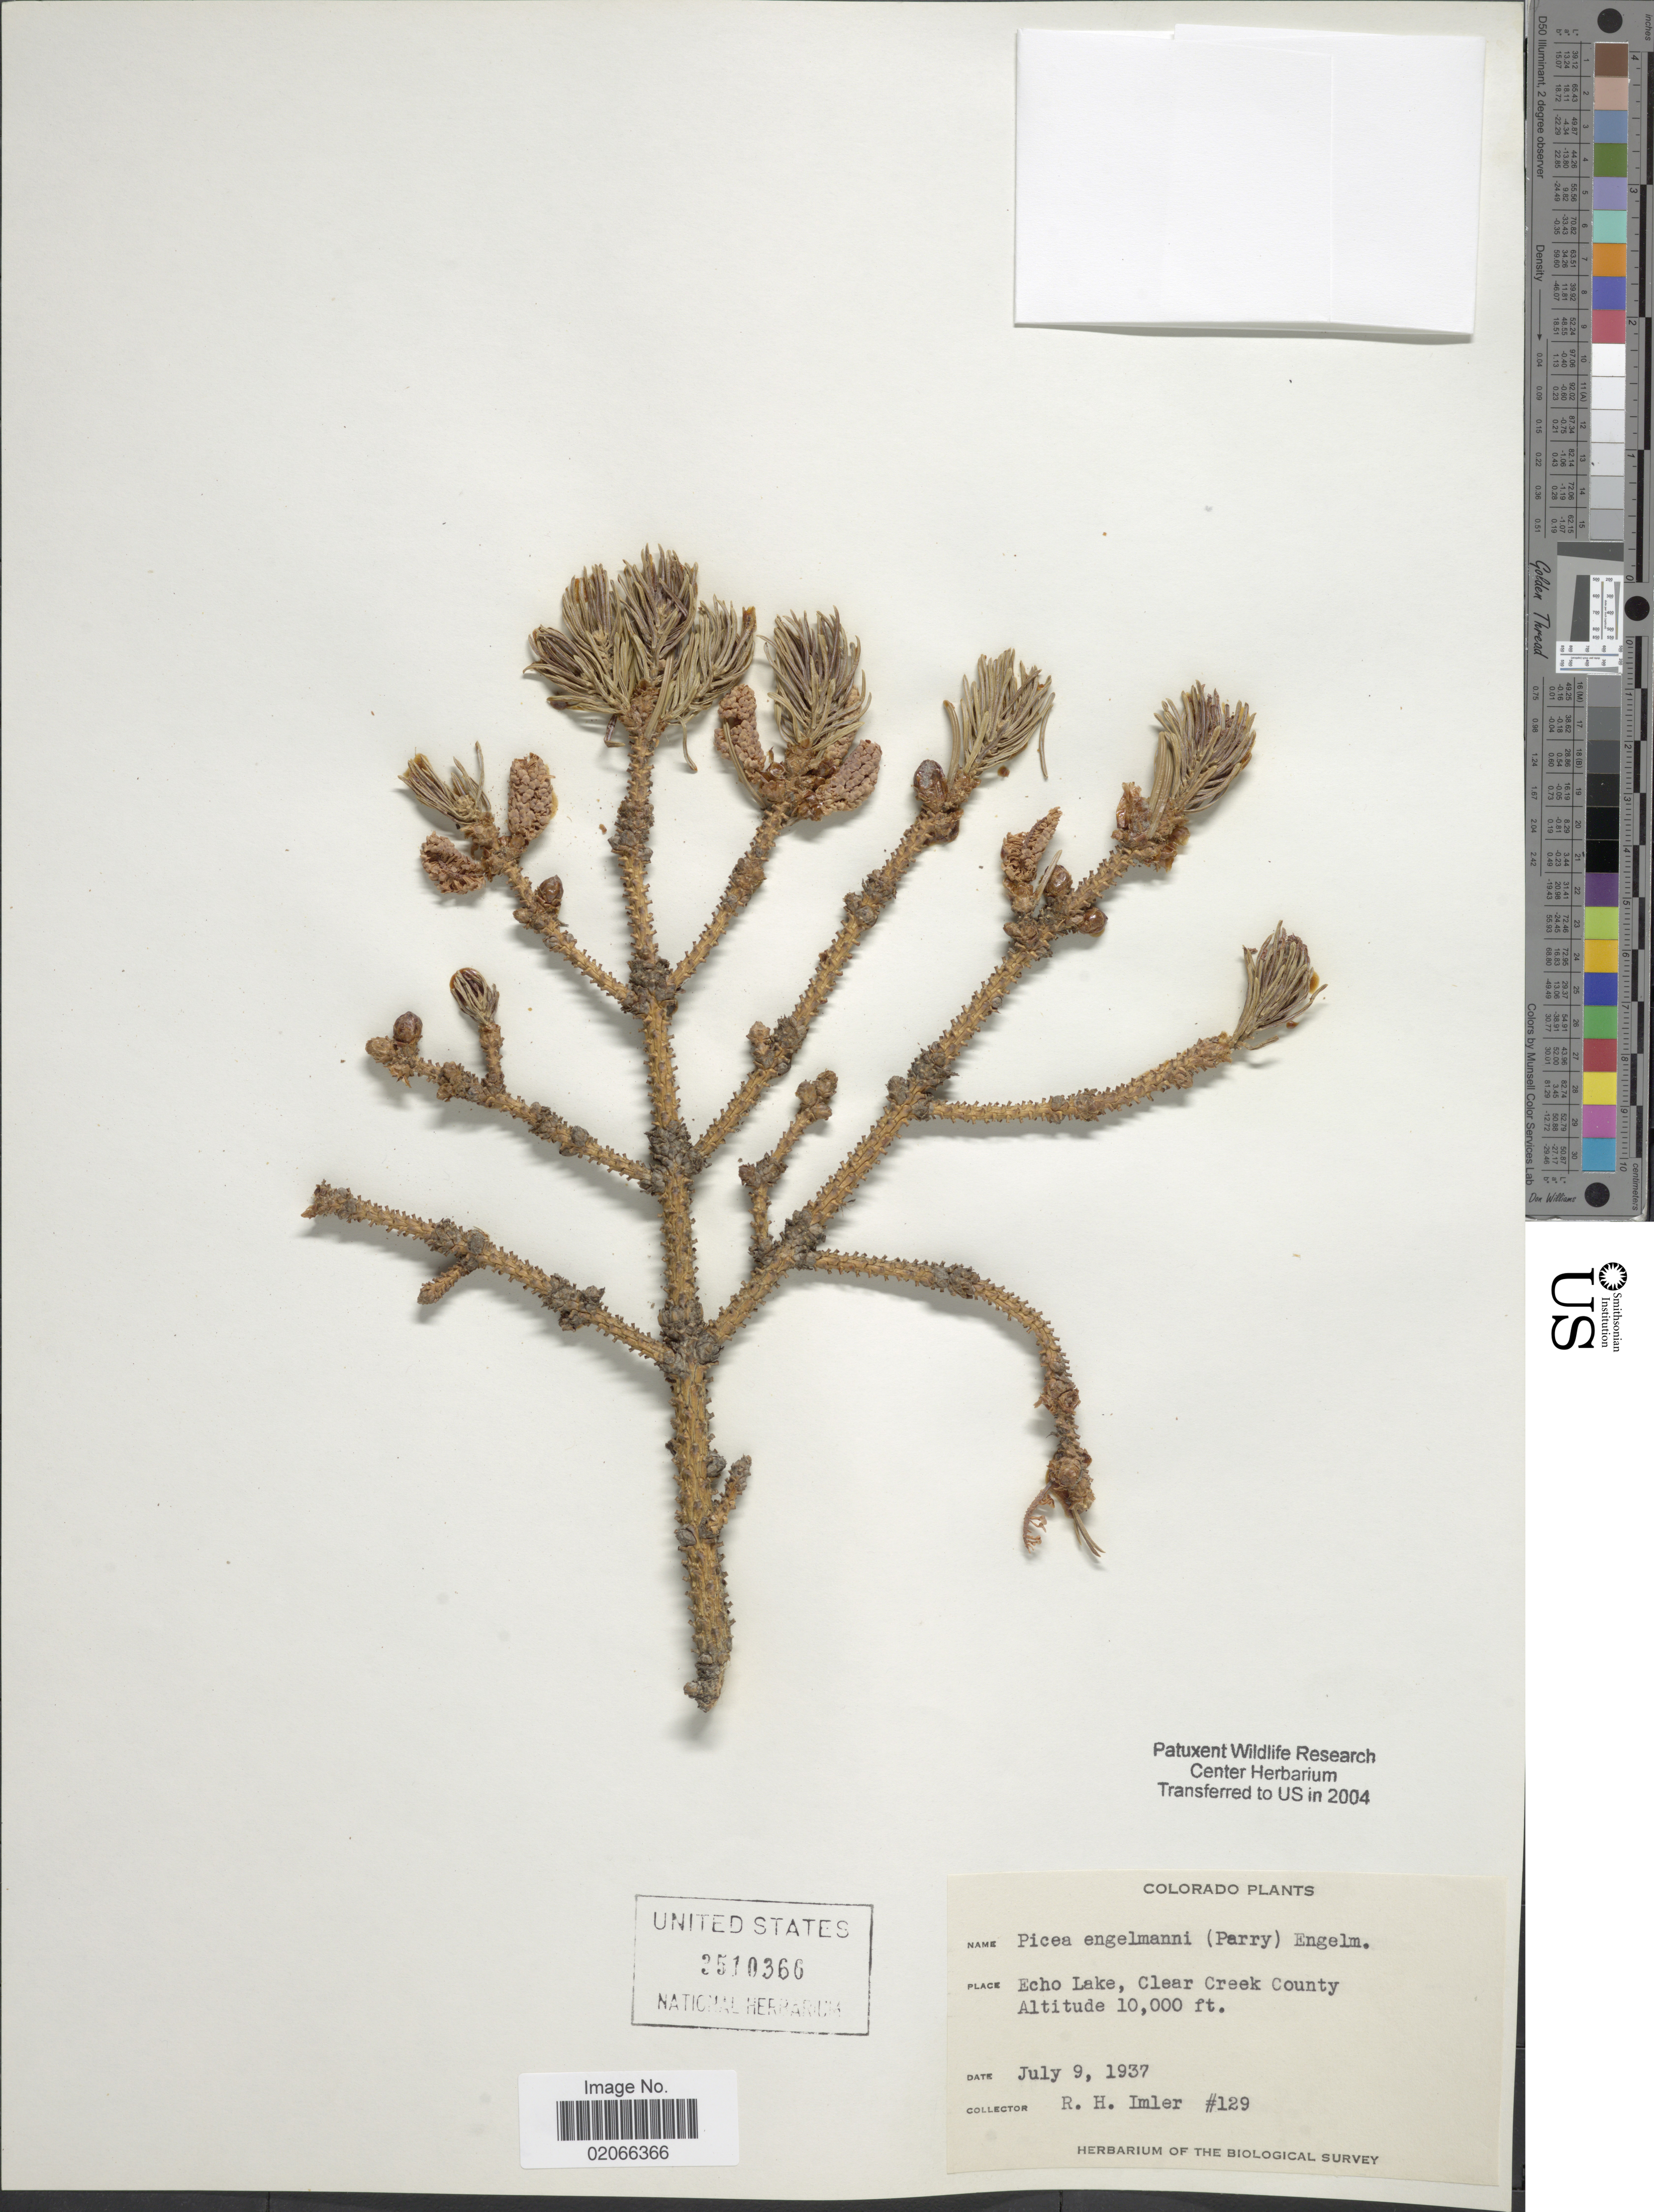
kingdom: Plantae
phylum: Tracheophyta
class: Pinopsida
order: Pinales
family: Pinaceae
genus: Picea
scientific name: Picea engelmannii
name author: Parry ex Engelm.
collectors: R. Imler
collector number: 129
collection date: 1937-07-09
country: United States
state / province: Colorado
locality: Echo Lake, Clear Creek County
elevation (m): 3048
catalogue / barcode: US 3510366